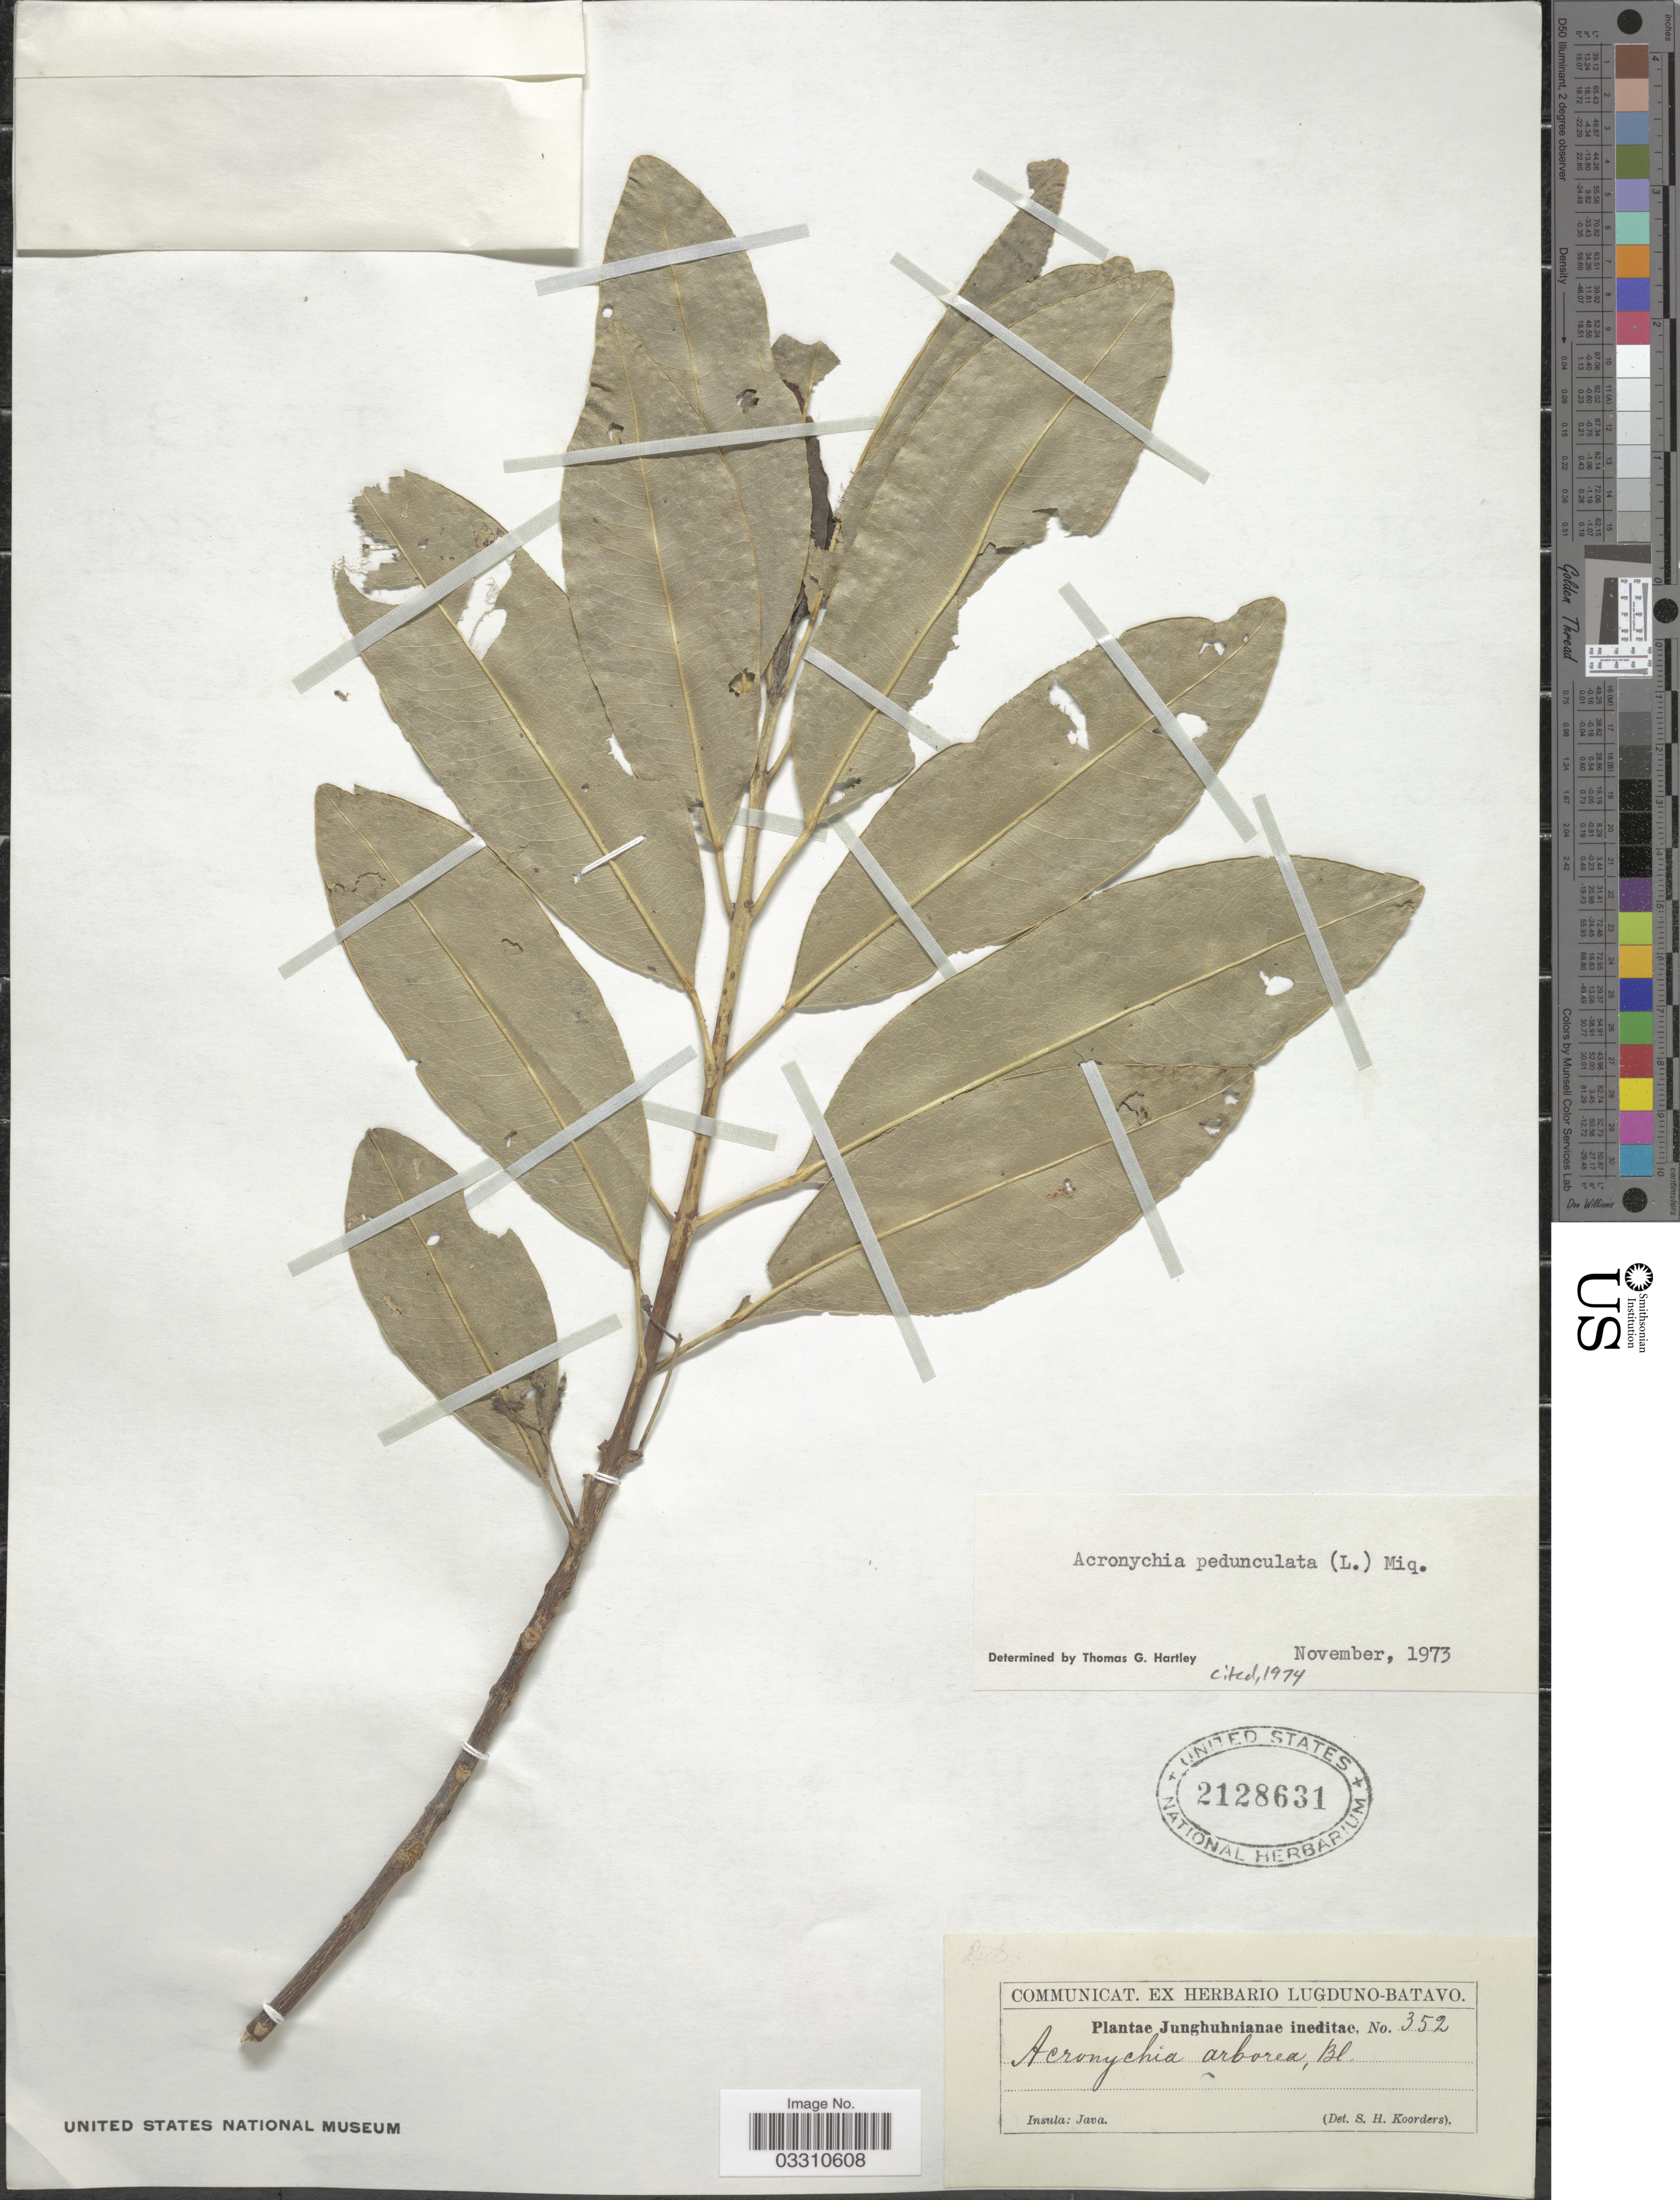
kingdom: Plantae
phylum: Tracheophyta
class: Magnoliopsida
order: Sapindales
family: Rutaceae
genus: Acronychia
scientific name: Acronychia pedunculata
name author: (L.) Miq.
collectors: F. W. Junghuhn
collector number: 352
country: Indonesia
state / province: Java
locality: Insula: Java.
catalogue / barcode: US 2128631